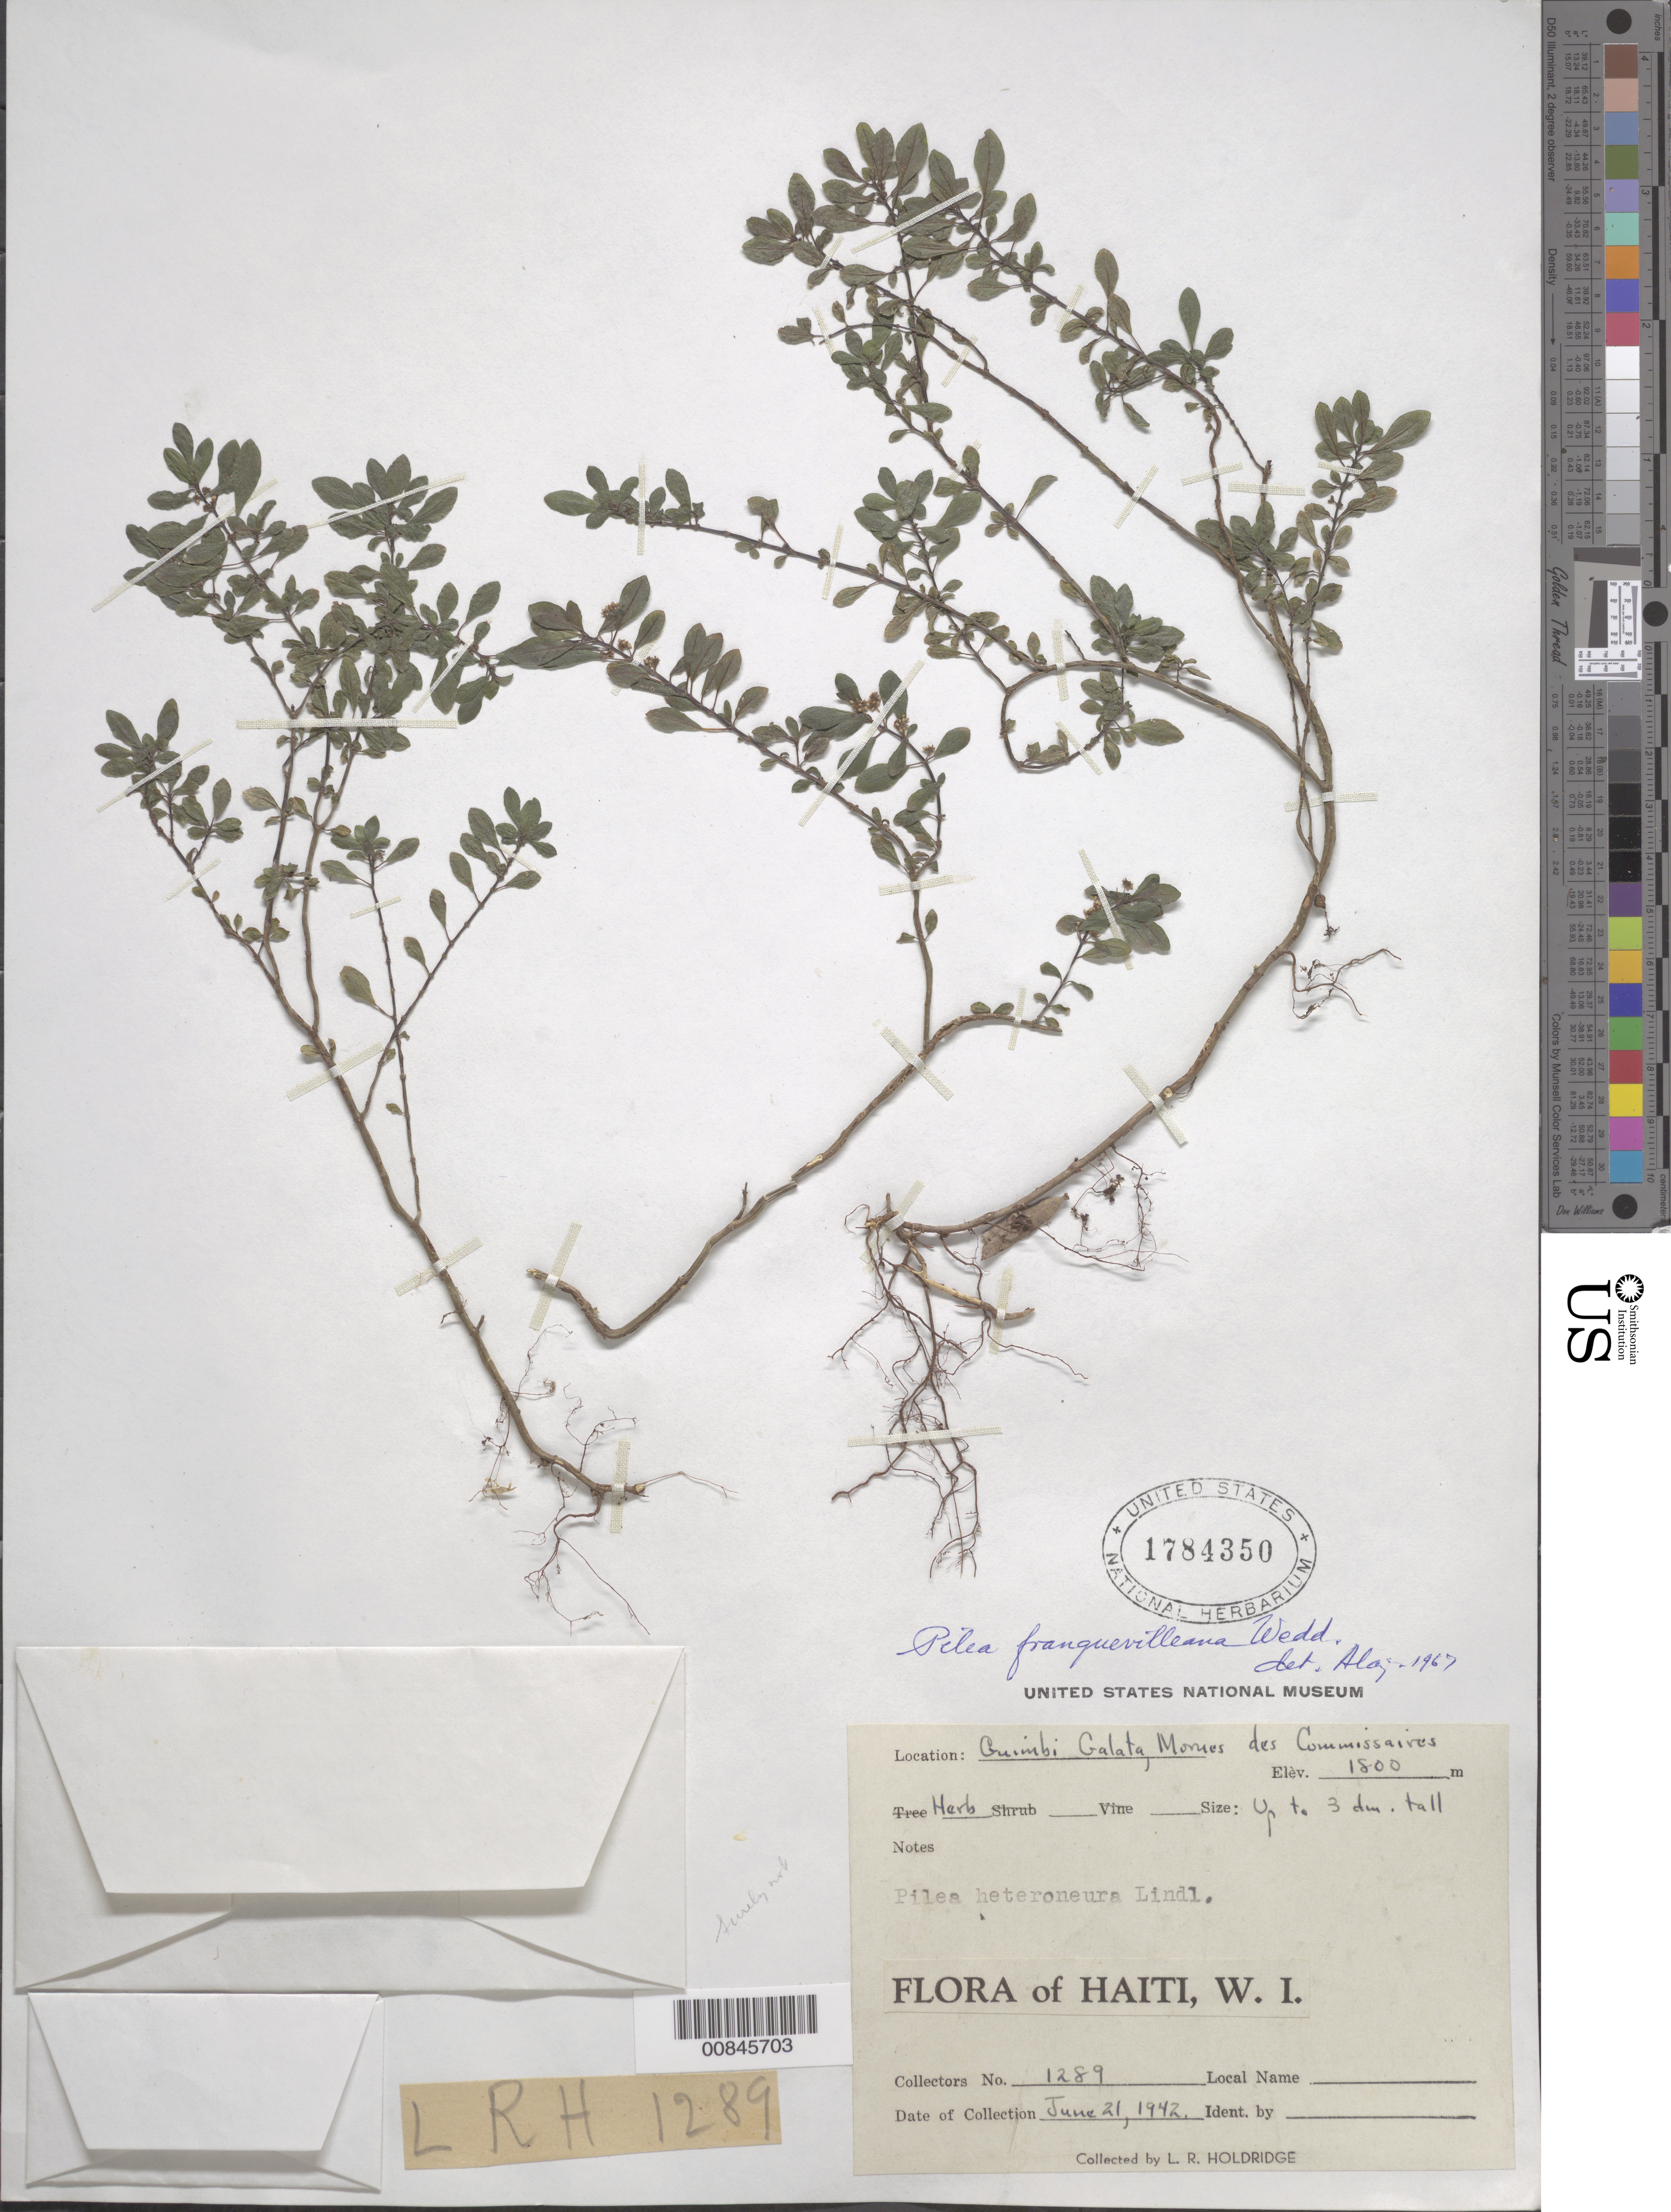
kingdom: Plantae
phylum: Tracheophyta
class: Magnoliopsida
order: Rosales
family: Urticaceae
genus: Pilea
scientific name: Pilea franquevilleana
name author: Wedd.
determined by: Liogier, Alain H.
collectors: L. Holdridge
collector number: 1289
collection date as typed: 21 Jun 1942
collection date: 1942-06-21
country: Haiti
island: Hispaniola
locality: Guimbi Galata, Mornes des Commissaires.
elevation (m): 1800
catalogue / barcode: US 1784350